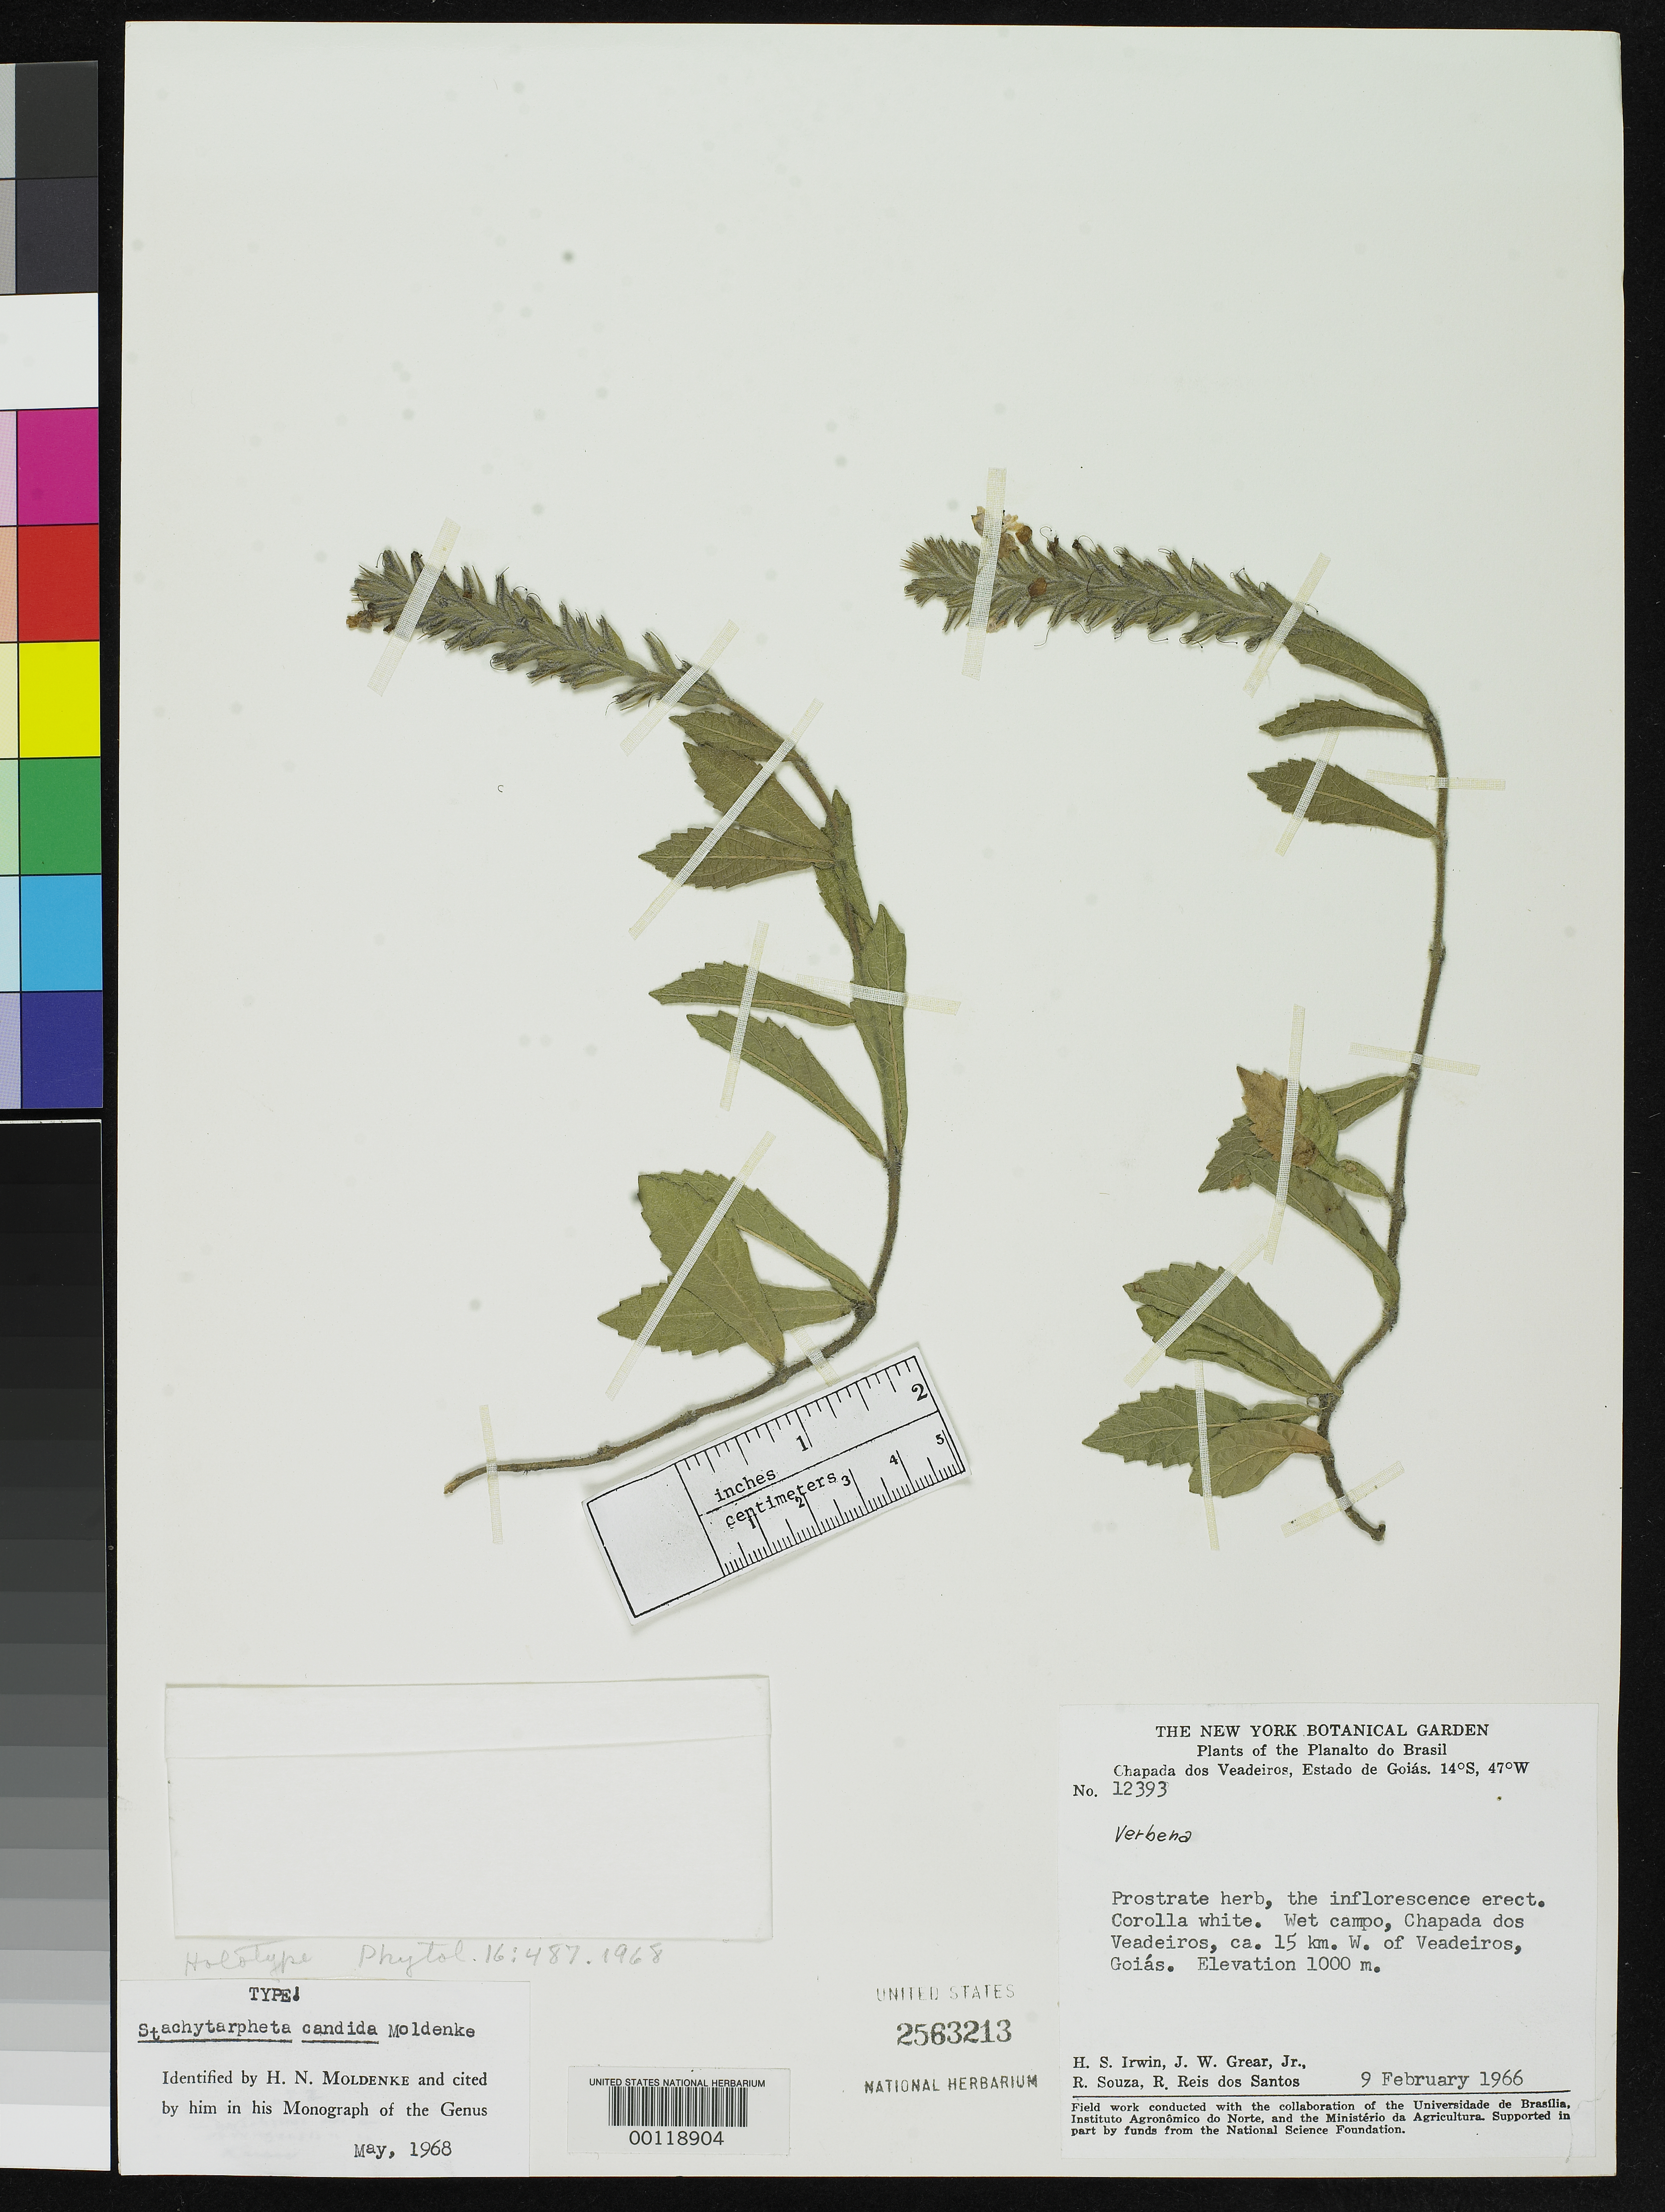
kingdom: Plantae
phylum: Tracheophyta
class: Magnoliopsida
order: Lamiales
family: Verbenaceae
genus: Stachytarpheta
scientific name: Stachytarpheta candida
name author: Moldenke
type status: Holotype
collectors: H. Irwin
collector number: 12393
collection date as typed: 09 Feb 1966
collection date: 1966-02-09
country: Brazil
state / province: Goiás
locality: Chapada dos Veadeiros.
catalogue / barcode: US 2563213